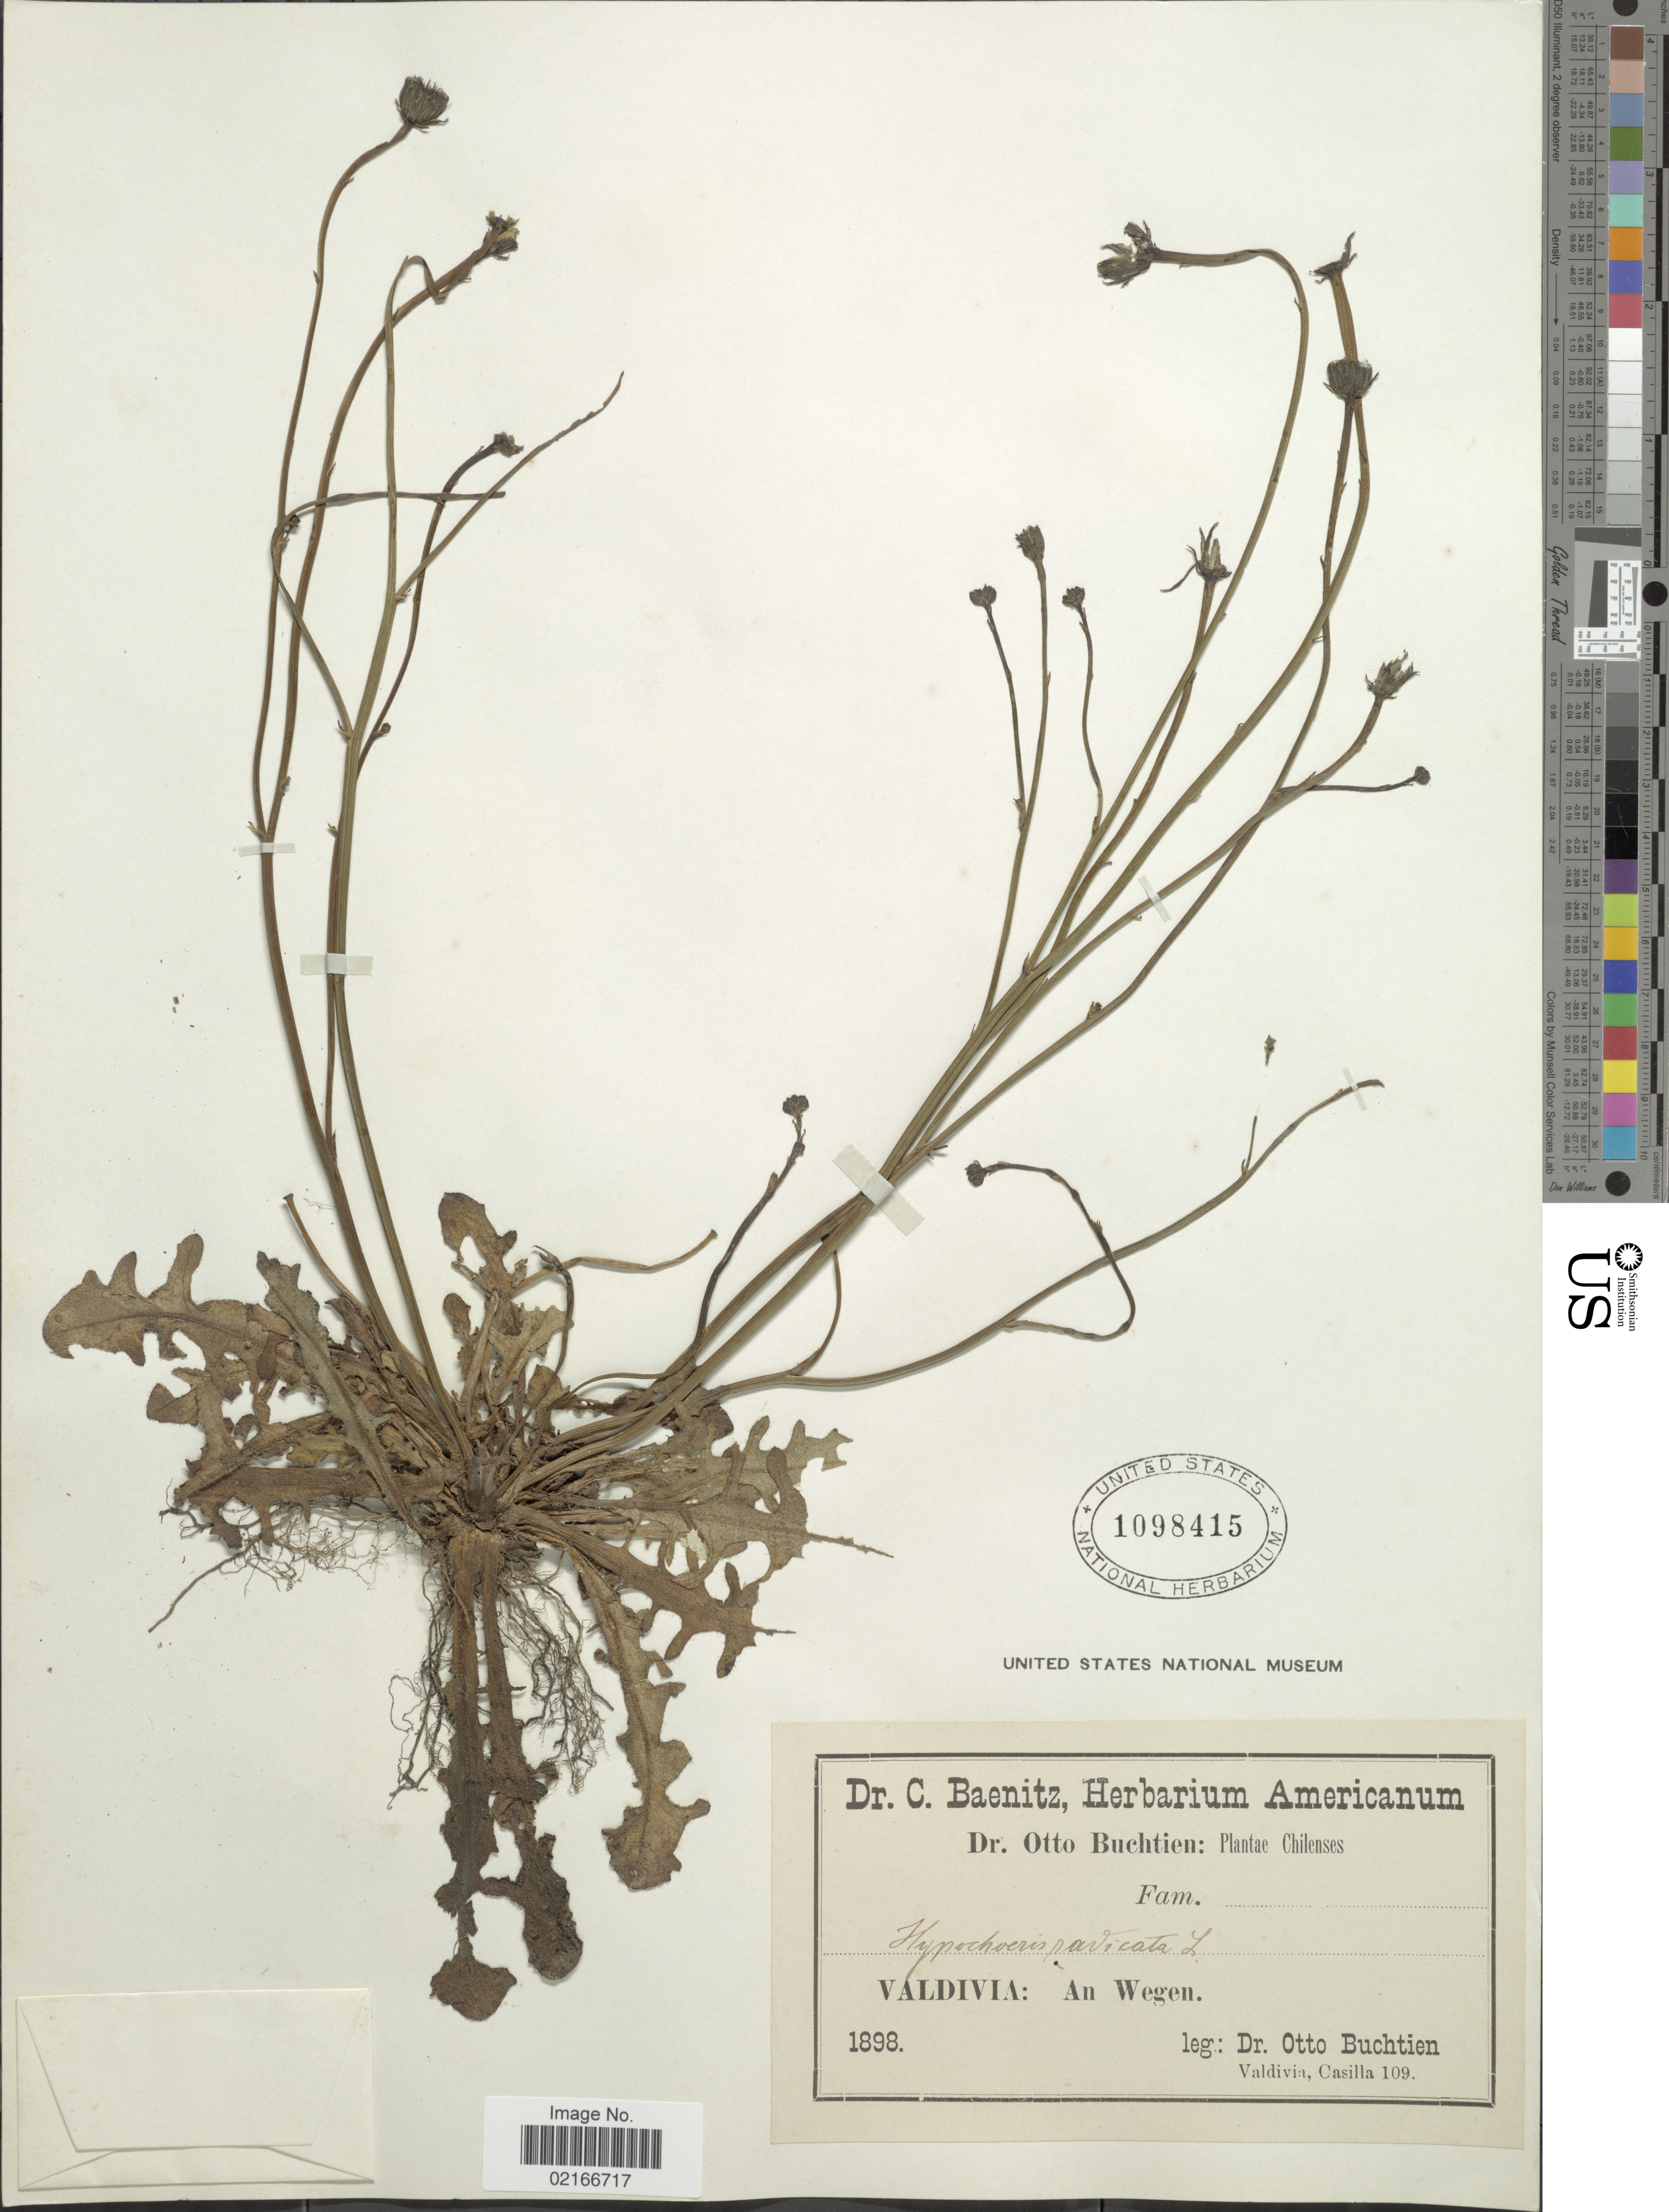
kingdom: Plantae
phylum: Tracheophyta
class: Magnoliopsida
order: Asterales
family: Asteraceae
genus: Hypochaeris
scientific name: Hypochaeris radicata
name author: L.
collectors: O. Buchtien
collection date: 1898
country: Chile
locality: Valdivia: An Wegen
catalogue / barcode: US 1098415